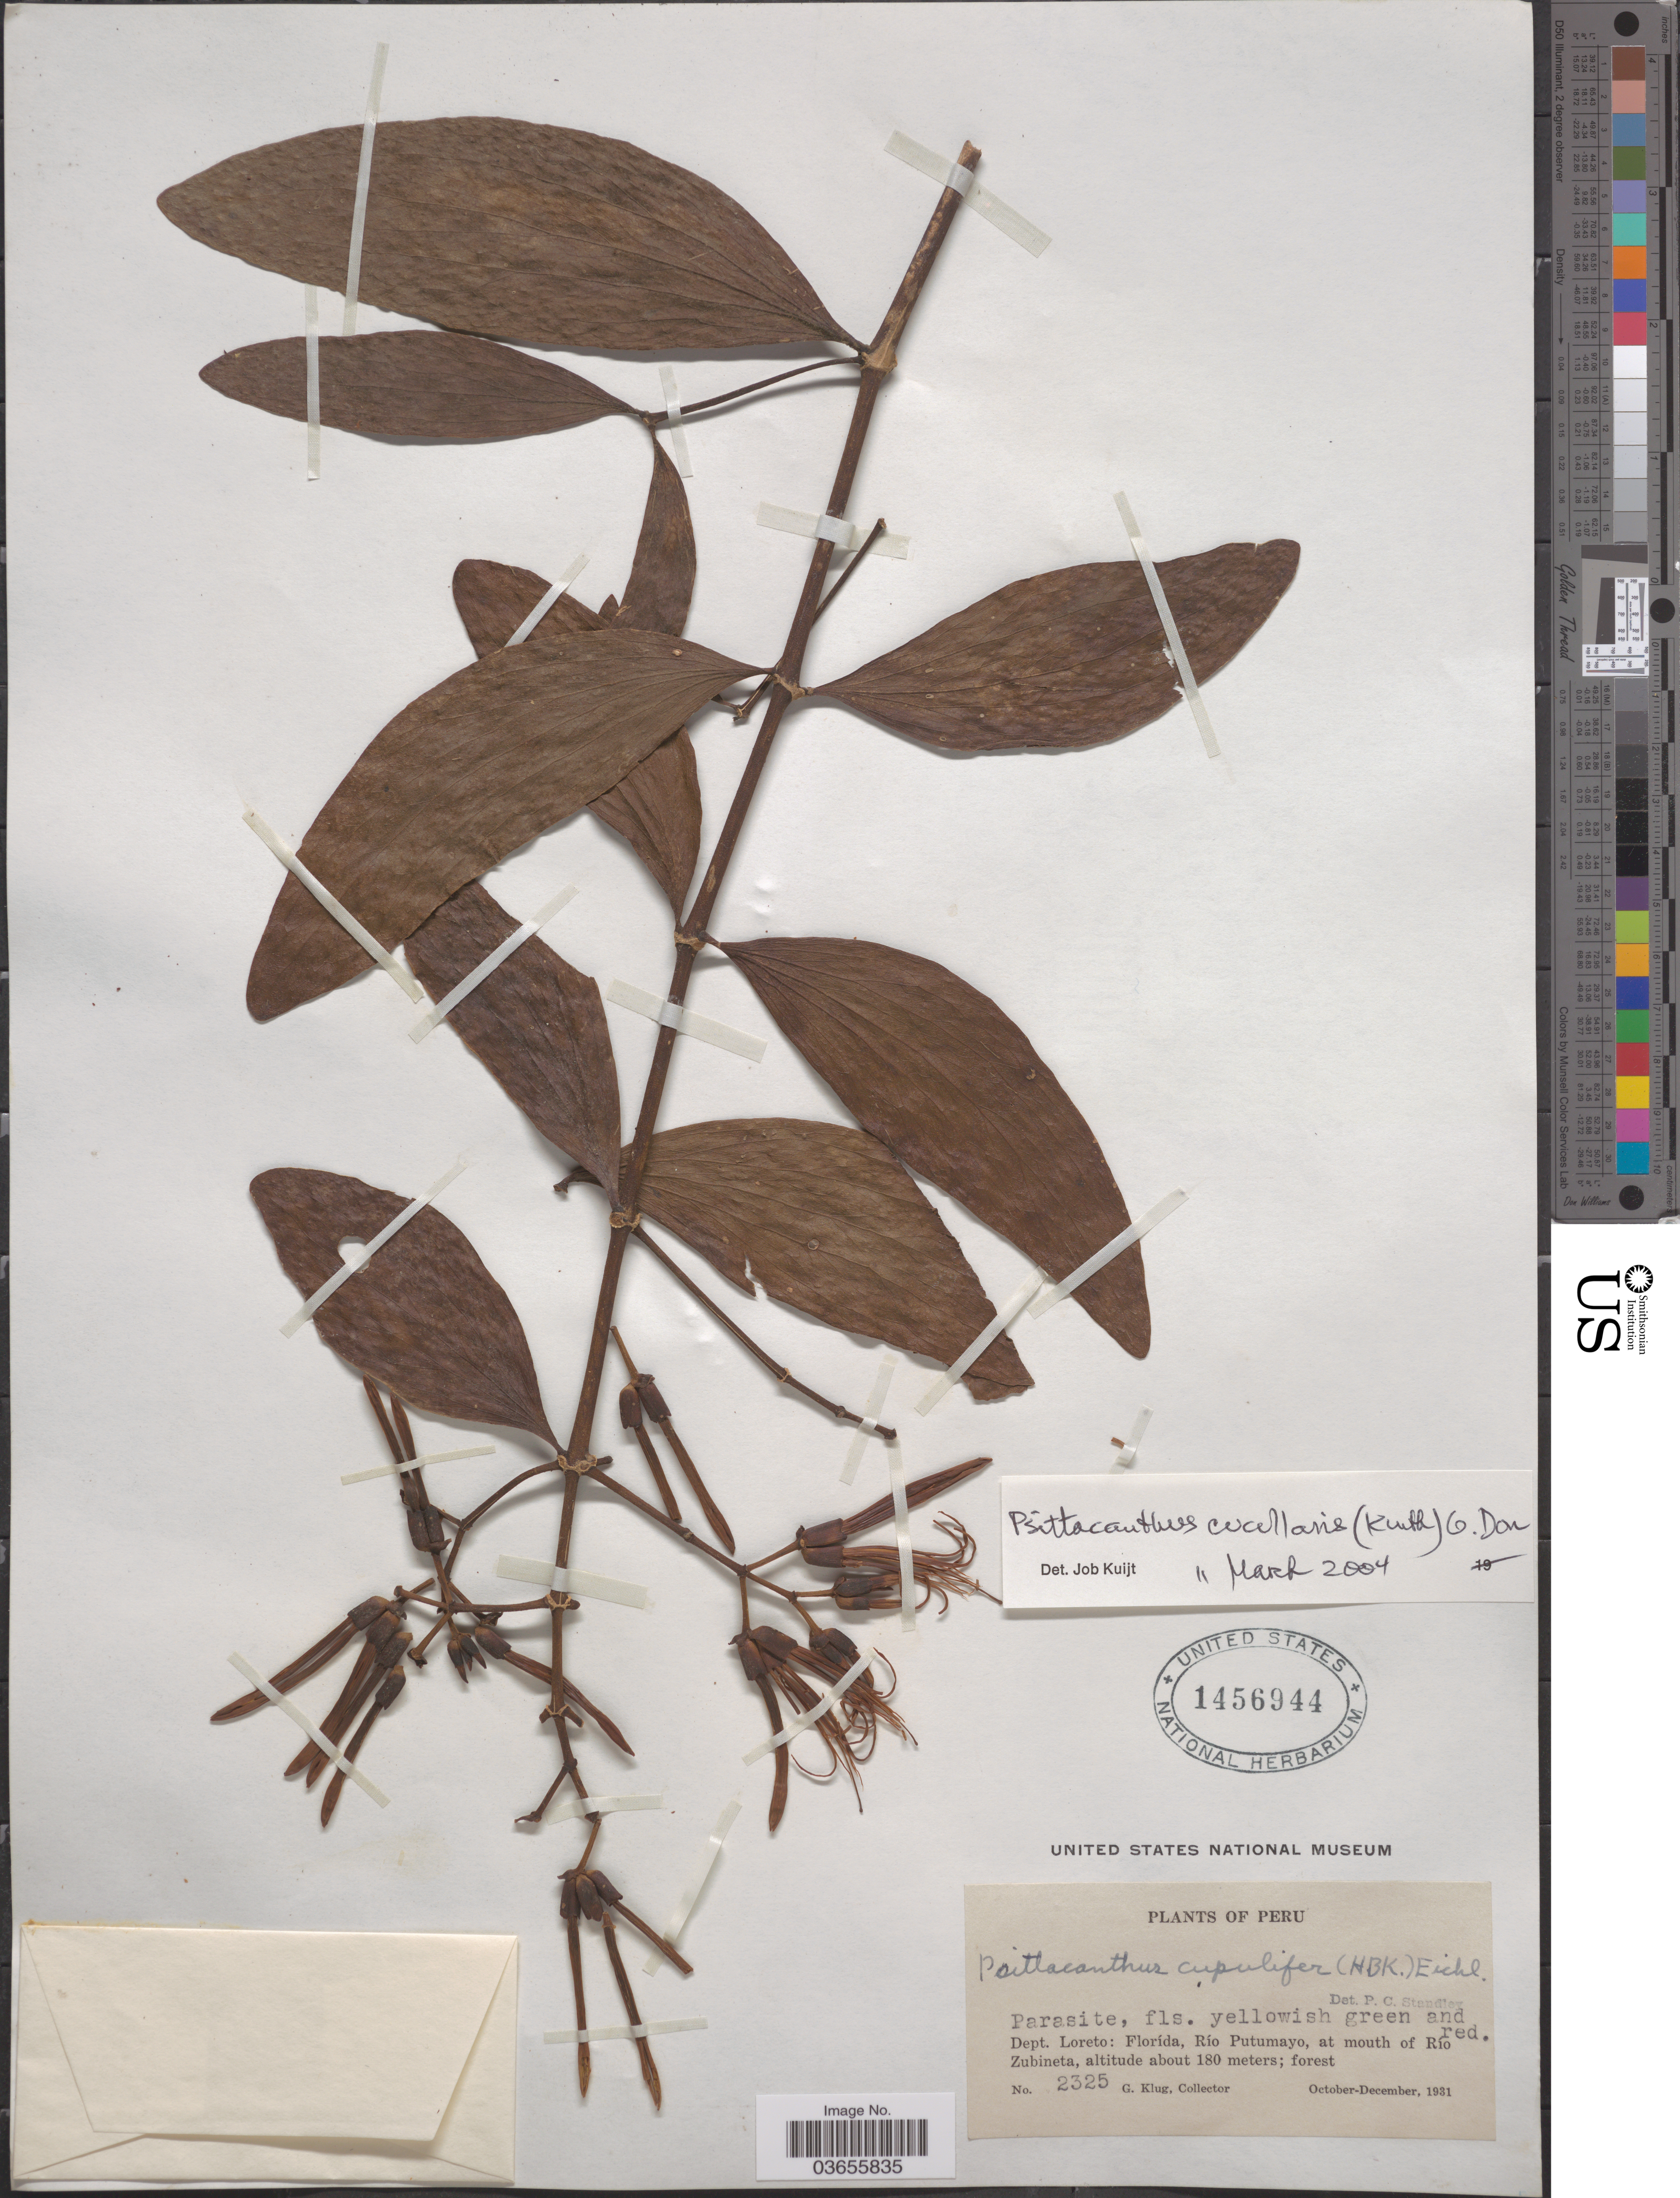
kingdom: Plantae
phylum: Tracheophyta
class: Magnoliopsida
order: Santalales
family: Loranthaceae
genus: Psittacanthus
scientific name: Psittacanthus cucullaris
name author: (Kunth) G. Don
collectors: G. Klug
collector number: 2325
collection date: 1931-10/1931-12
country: Peru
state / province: Loreto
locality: Dept. Loreto: Florída, Río Putumayo, at mouth of Río Zubineta.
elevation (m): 180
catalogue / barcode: US 1456944